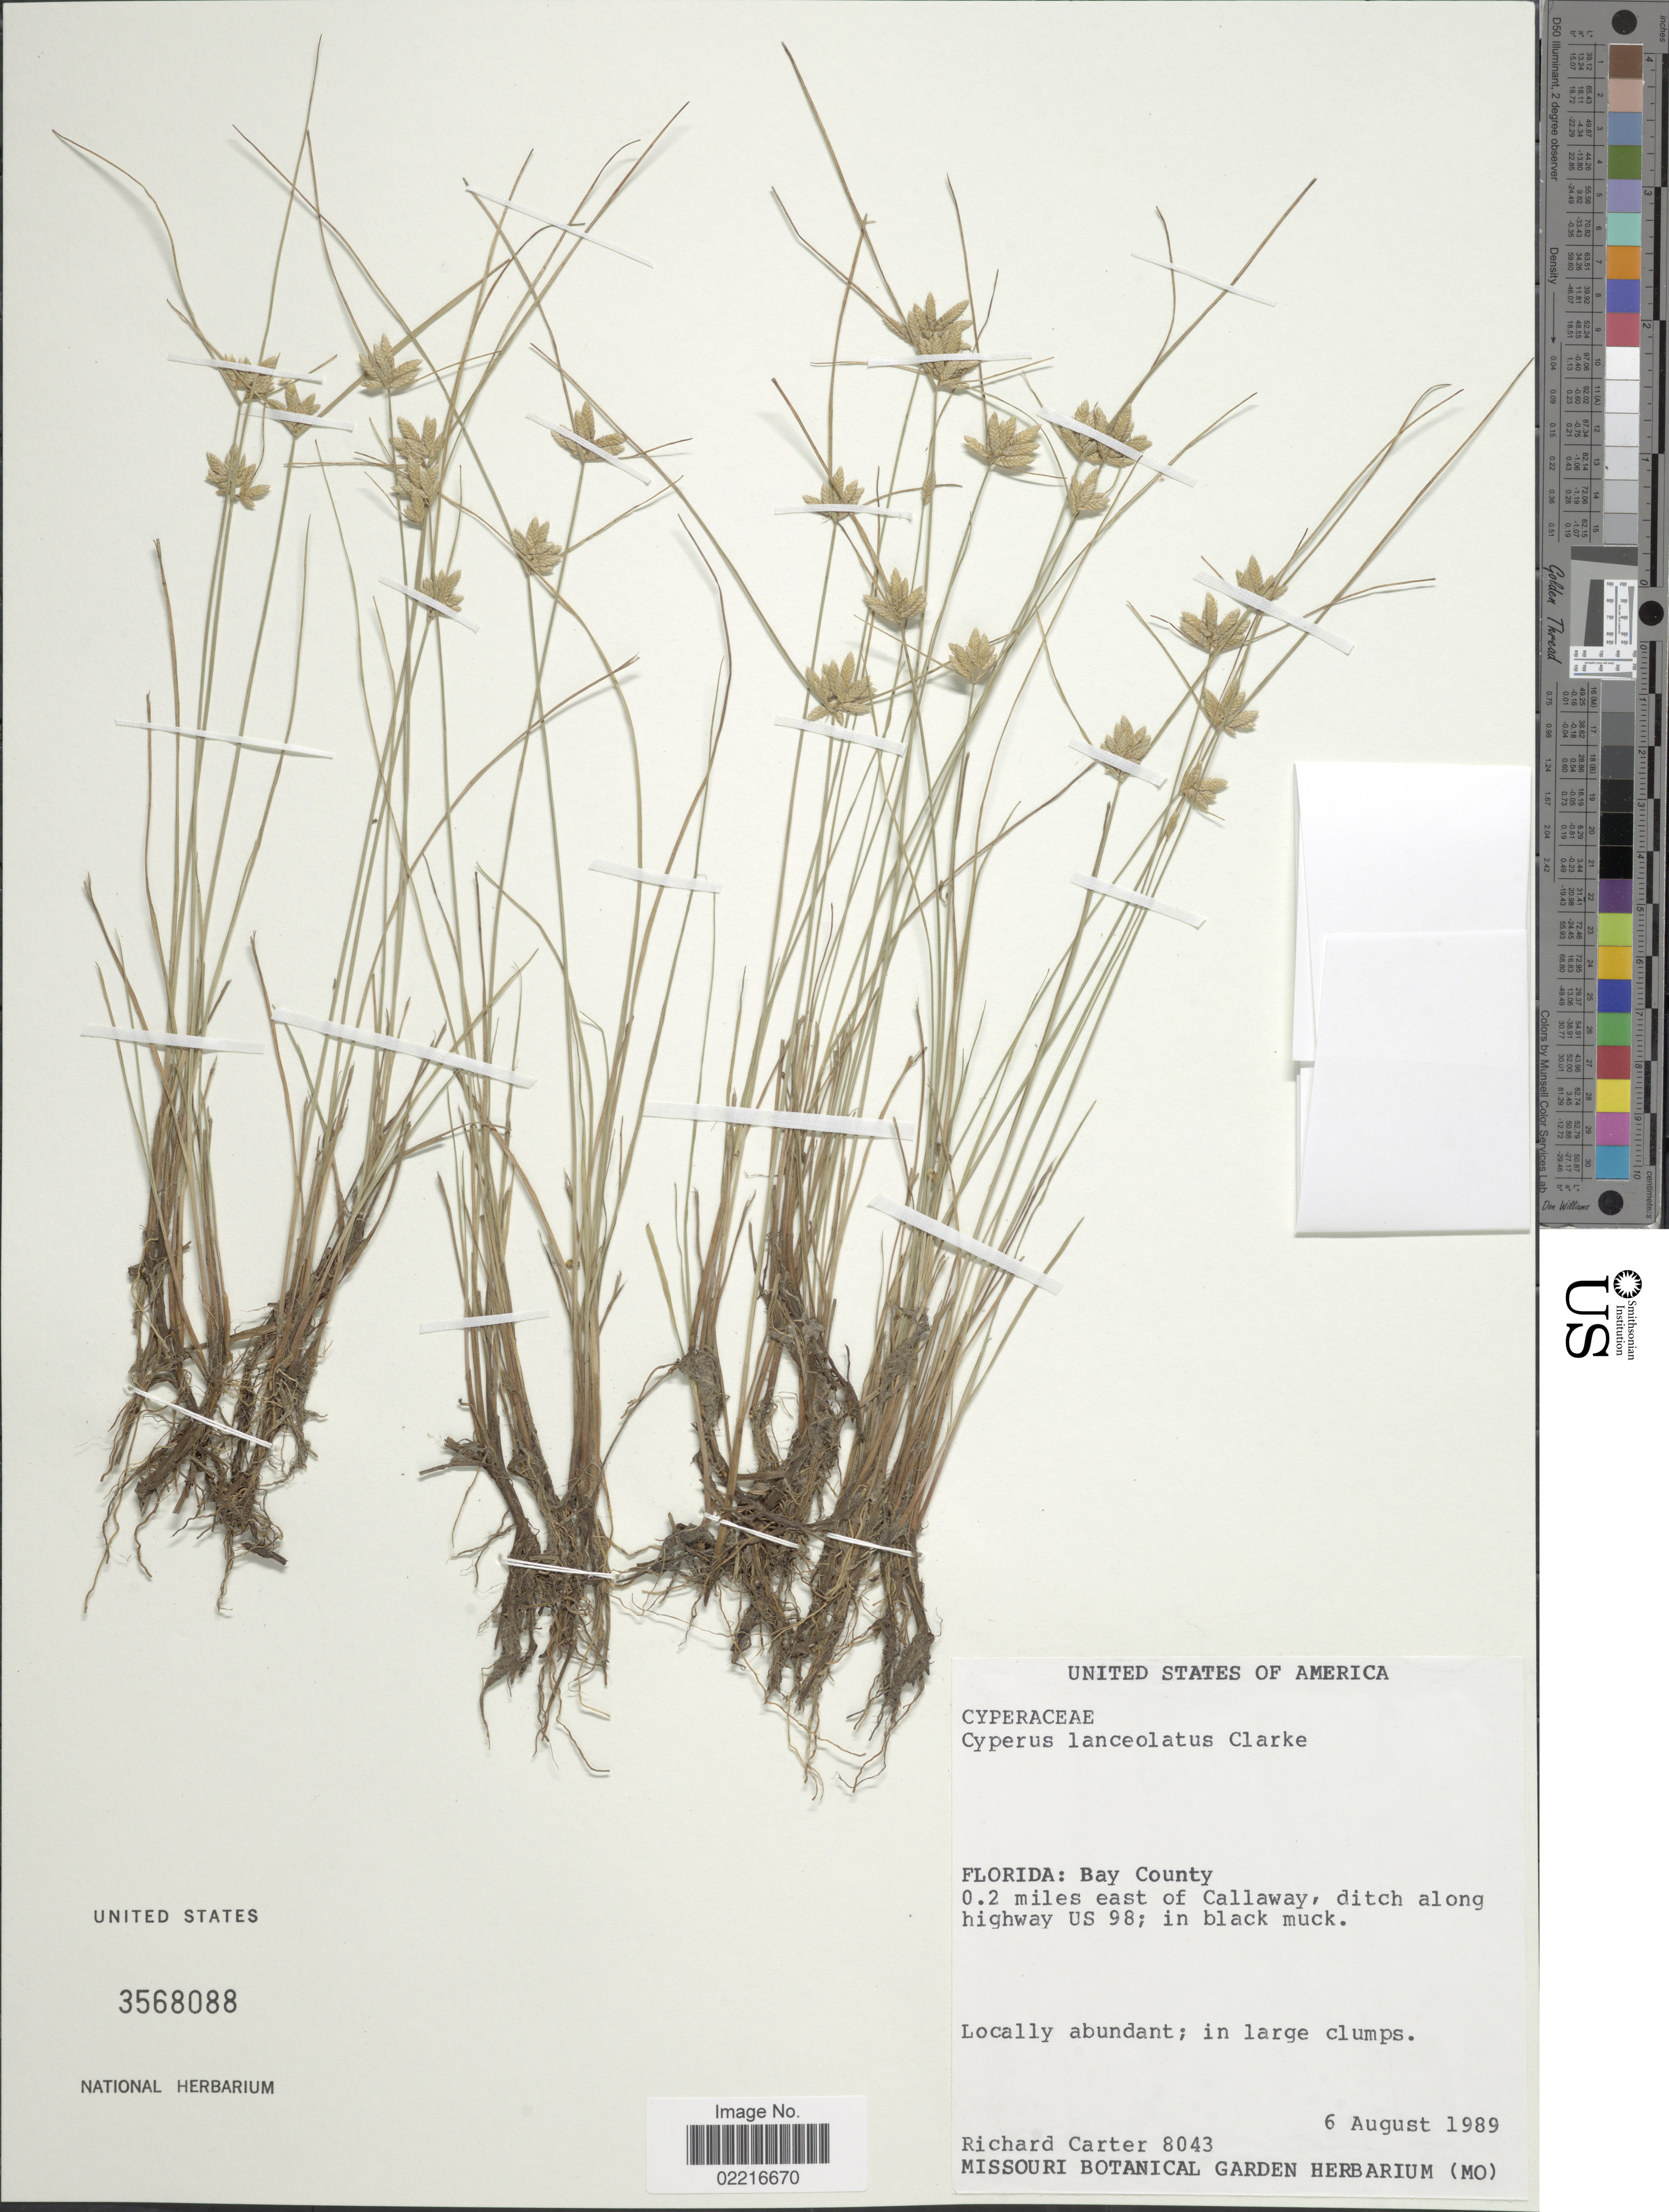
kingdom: Plantae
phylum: Tracheophyta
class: Liliopsida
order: Poales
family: Cyperaceae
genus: Cyperus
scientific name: Cyperus lanceolatus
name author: Poir.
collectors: R. Carter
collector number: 8043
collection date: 1989-08-06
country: United States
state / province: Florida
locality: Bay County, 0.2 miles east of Callaway, ditch along highway US 98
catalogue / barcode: US 3568088